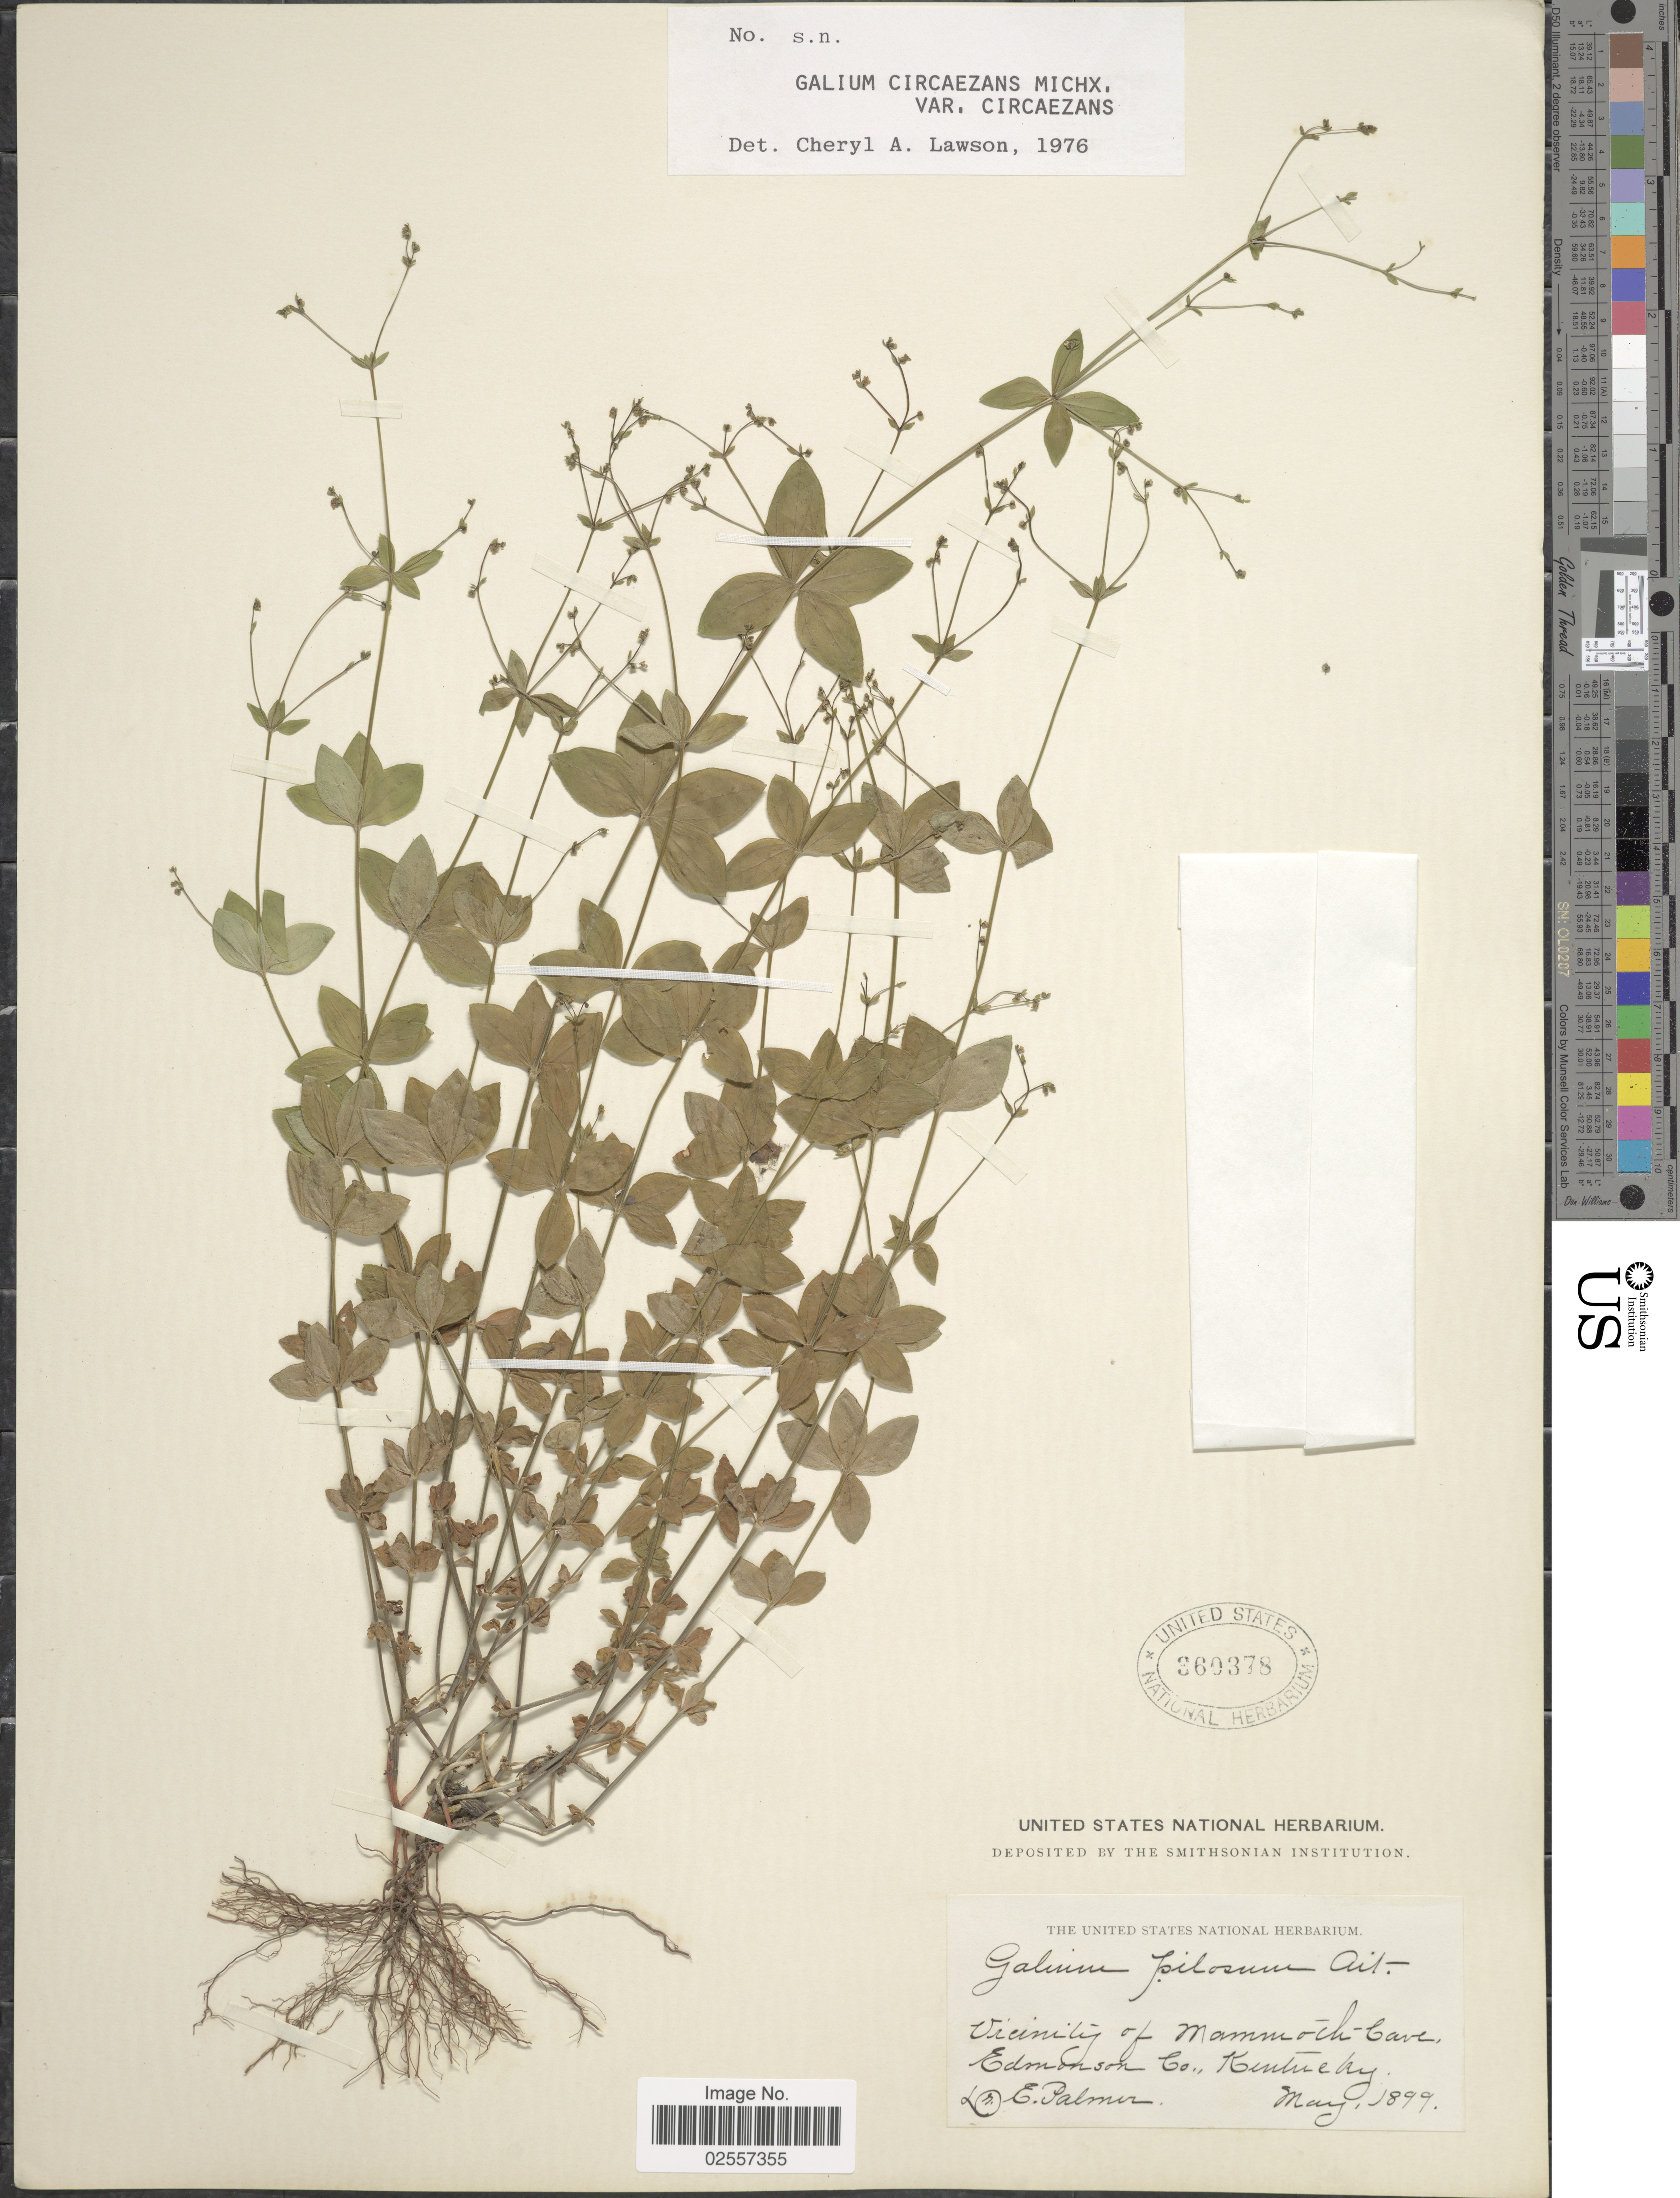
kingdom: Plantae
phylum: Tracheophyta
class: Magnoliopsida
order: Gentianales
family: Rubiaceae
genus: Galium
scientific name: Galium circaezans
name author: Michx.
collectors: E. Palmer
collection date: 1899-05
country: United States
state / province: Kentucky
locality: Vicinity of Mammoth Cave, Edmonson Co.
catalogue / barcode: US 360378